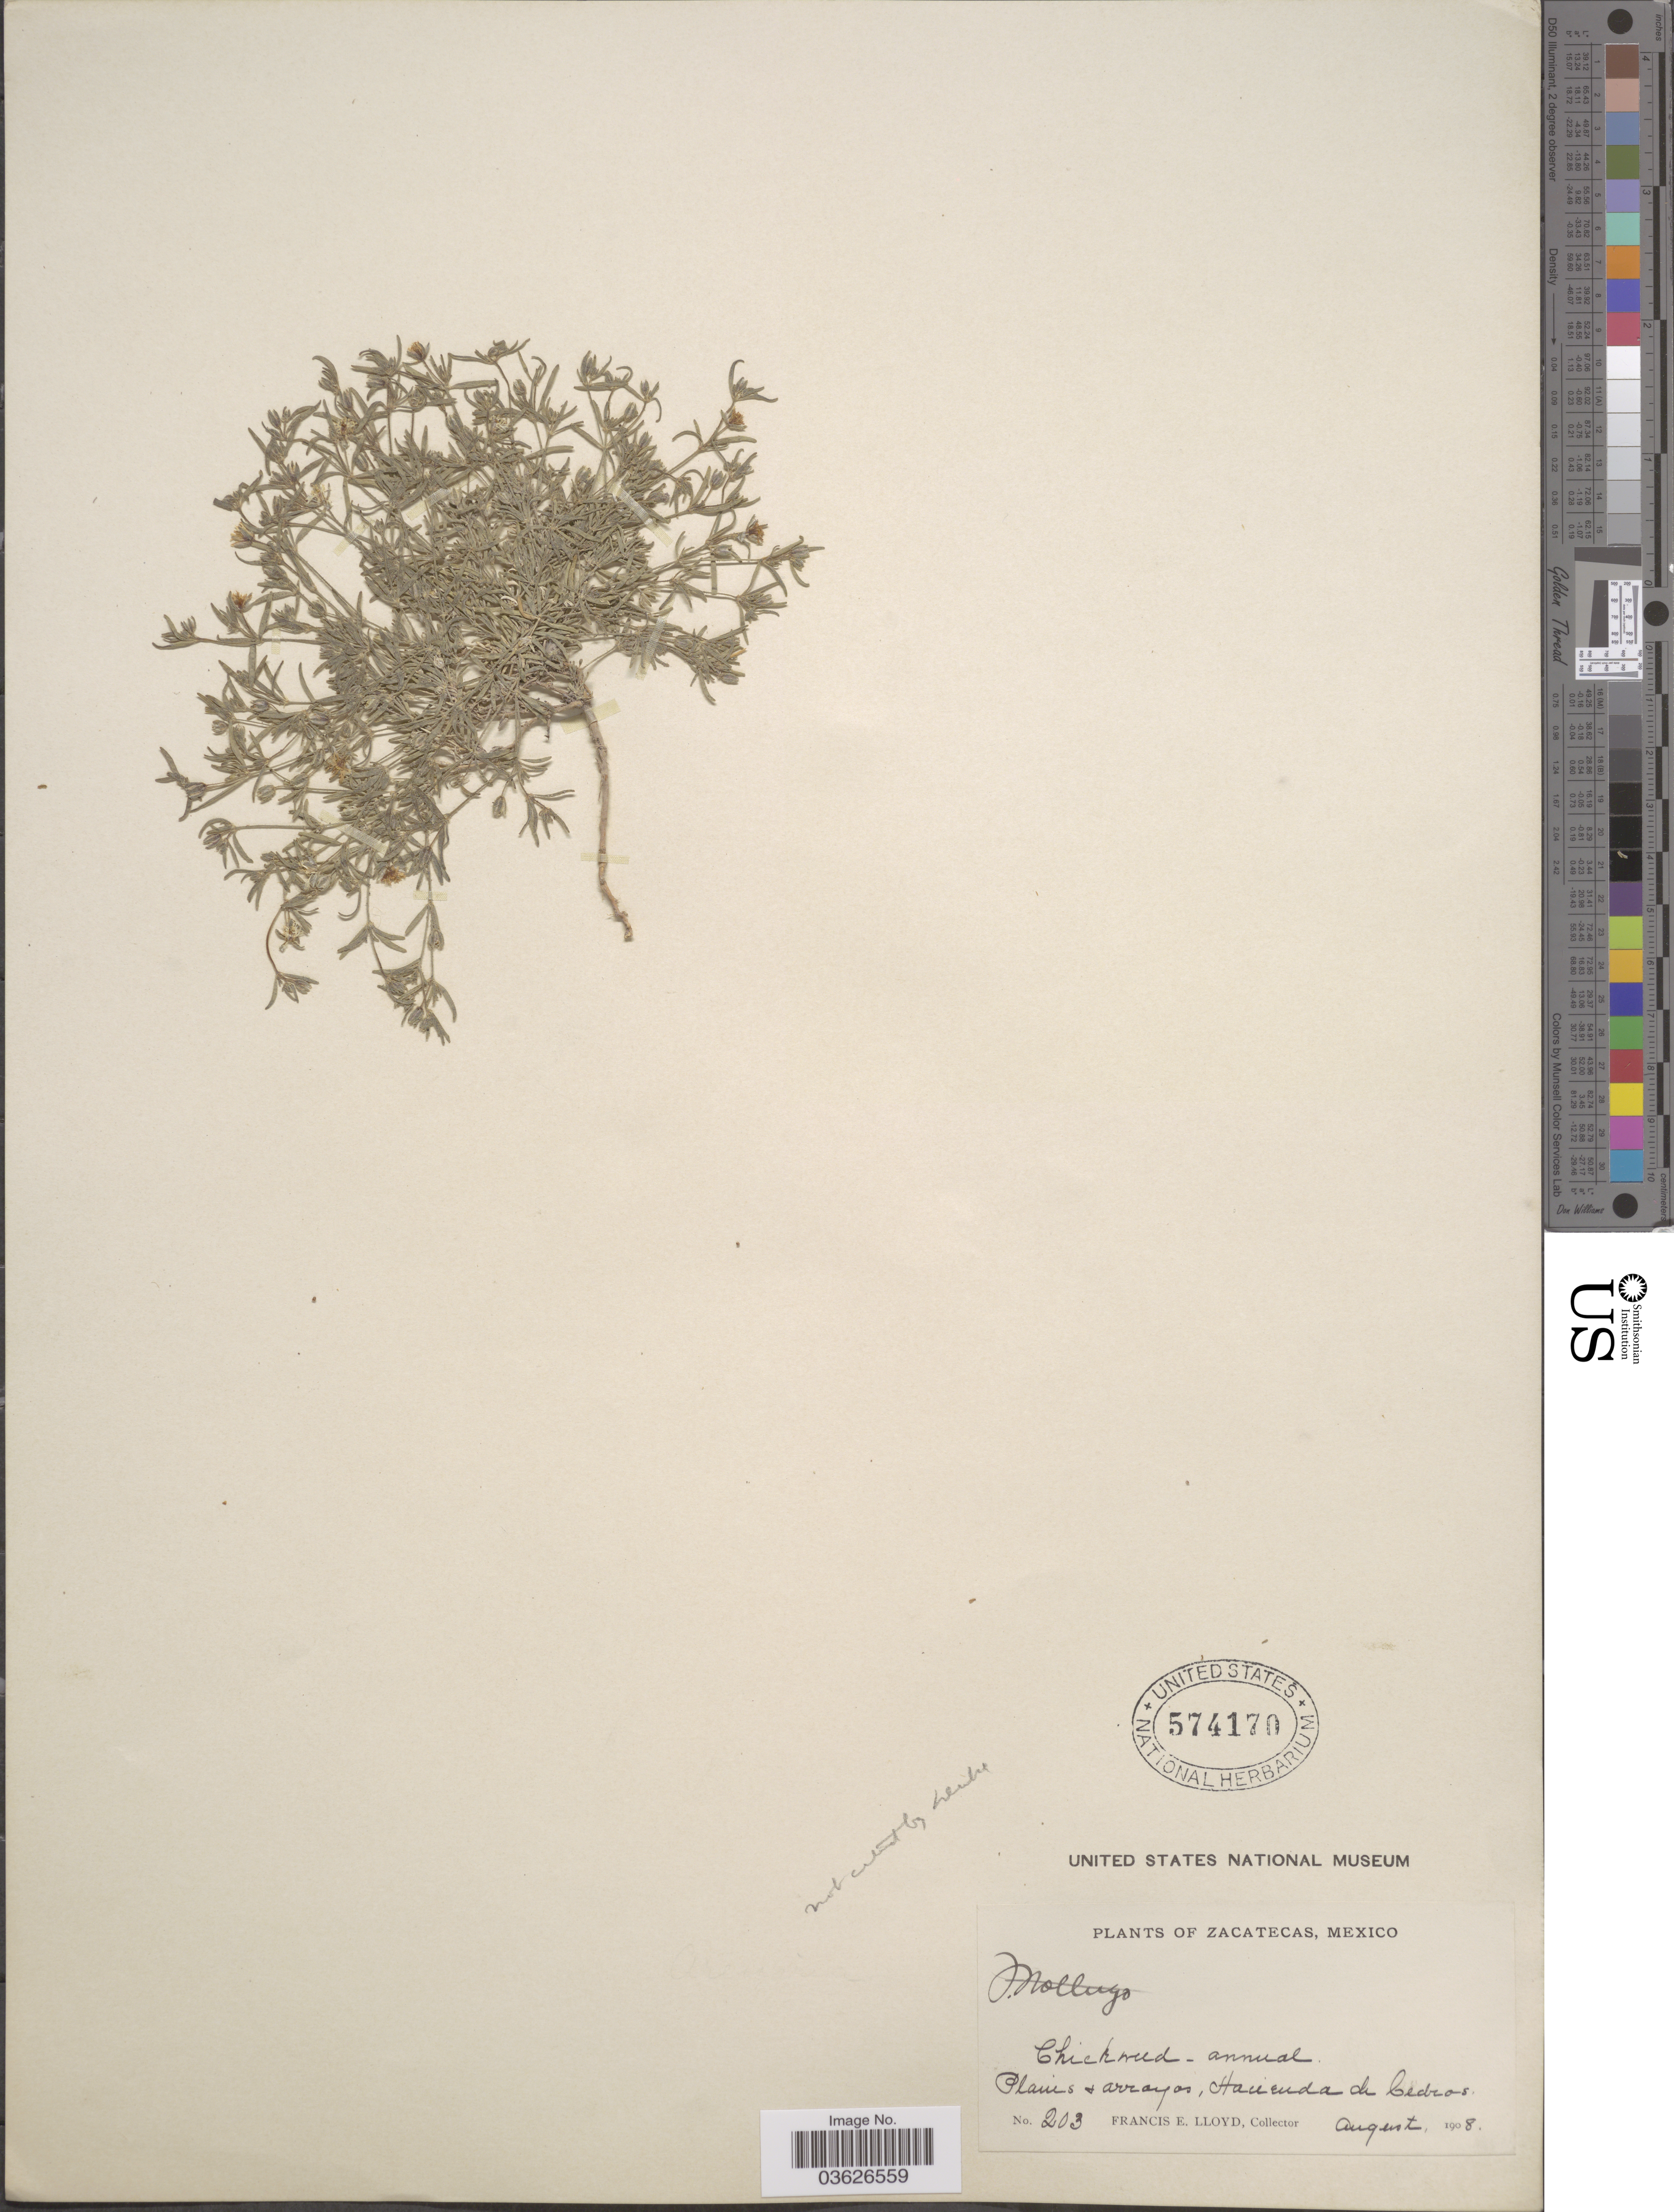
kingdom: Plantae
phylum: Tracheophyta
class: Magnoliopsida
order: Caryophyllales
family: Caryophyllaceae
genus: Drymaria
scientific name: Drymaria arenarioides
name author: Willd. ex Roem. & Schult.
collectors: Lloyd, C. E.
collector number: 203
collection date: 1908-08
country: Mexico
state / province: Zacatecas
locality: Hacienda de Cedros.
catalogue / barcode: US 574170